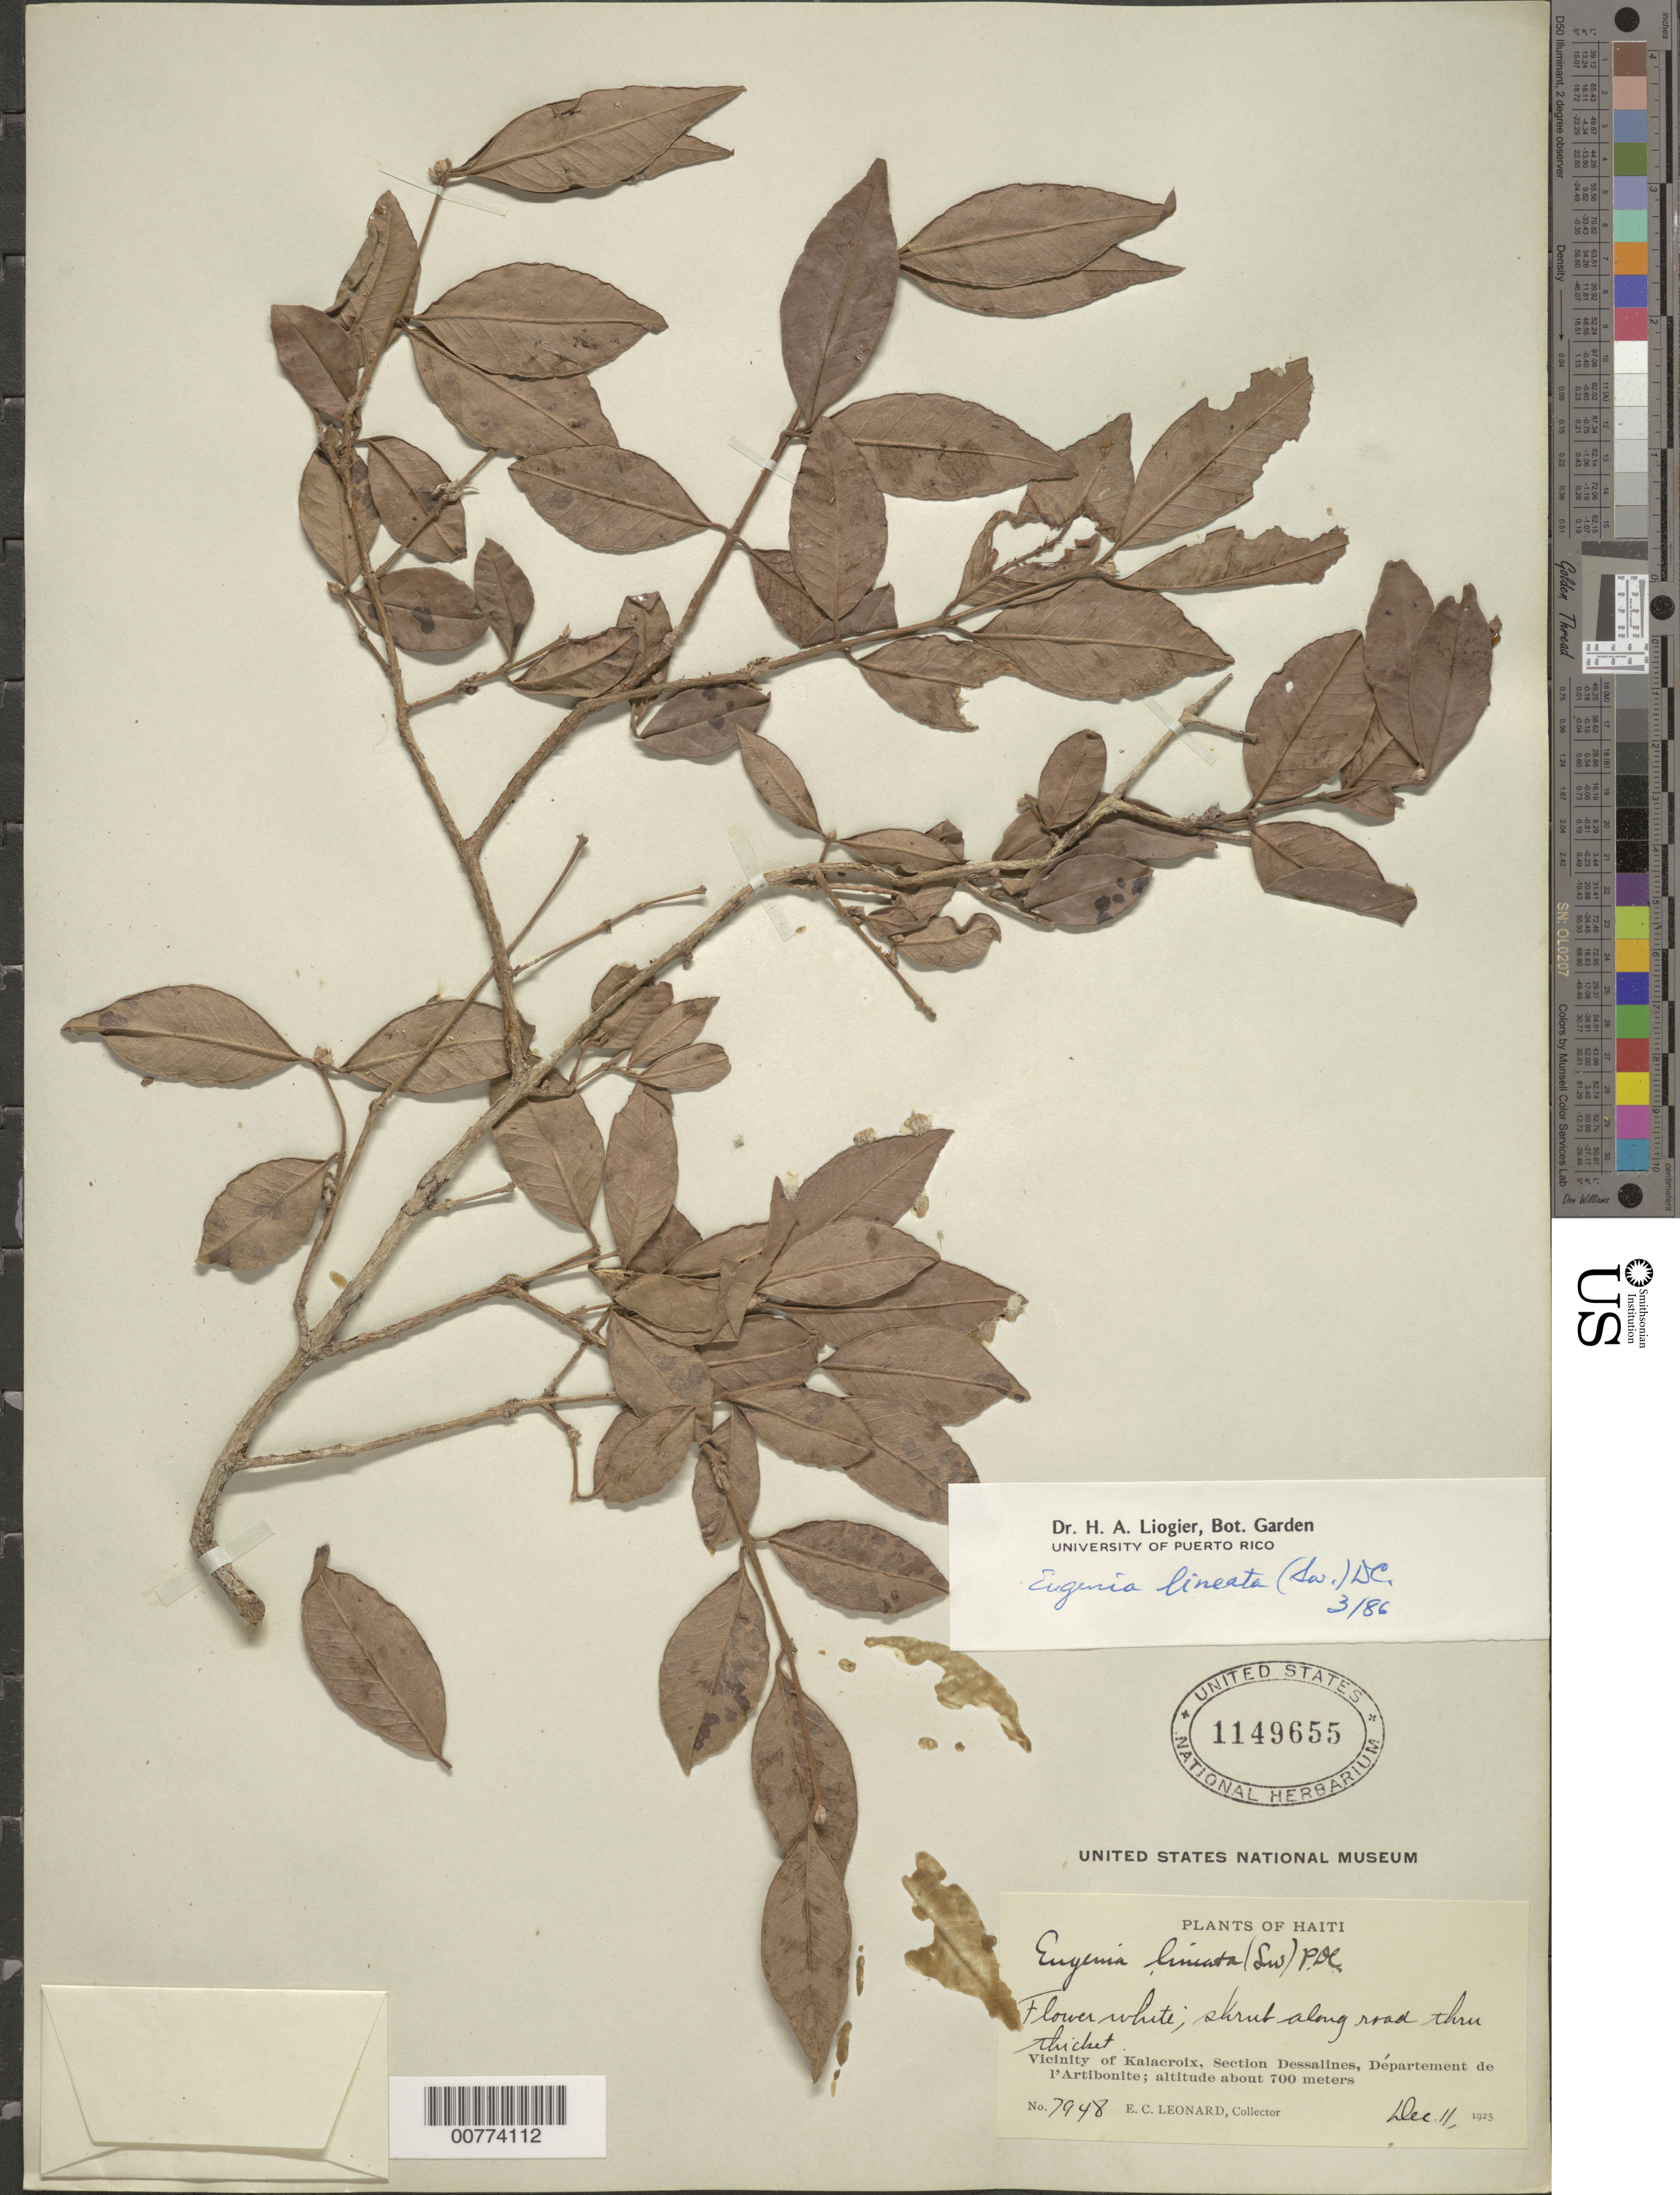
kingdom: Plantae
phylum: Tracheophyta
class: Magnoliopsida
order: Myrtales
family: Myrtaceae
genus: Eugenia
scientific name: Eugenia lineata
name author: (Sw.) DC.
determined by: Liogier, Alain H.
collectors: E. C. Leonard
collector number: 7948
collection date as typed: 11 Dec 1925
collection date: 1925-12-11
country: Haiti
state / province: Artibonite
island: Hispaniola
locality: Section Dessalines, vicinity of Kalacroix.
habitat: Along road thru thicket.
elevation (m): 700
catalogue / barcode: US 1149655